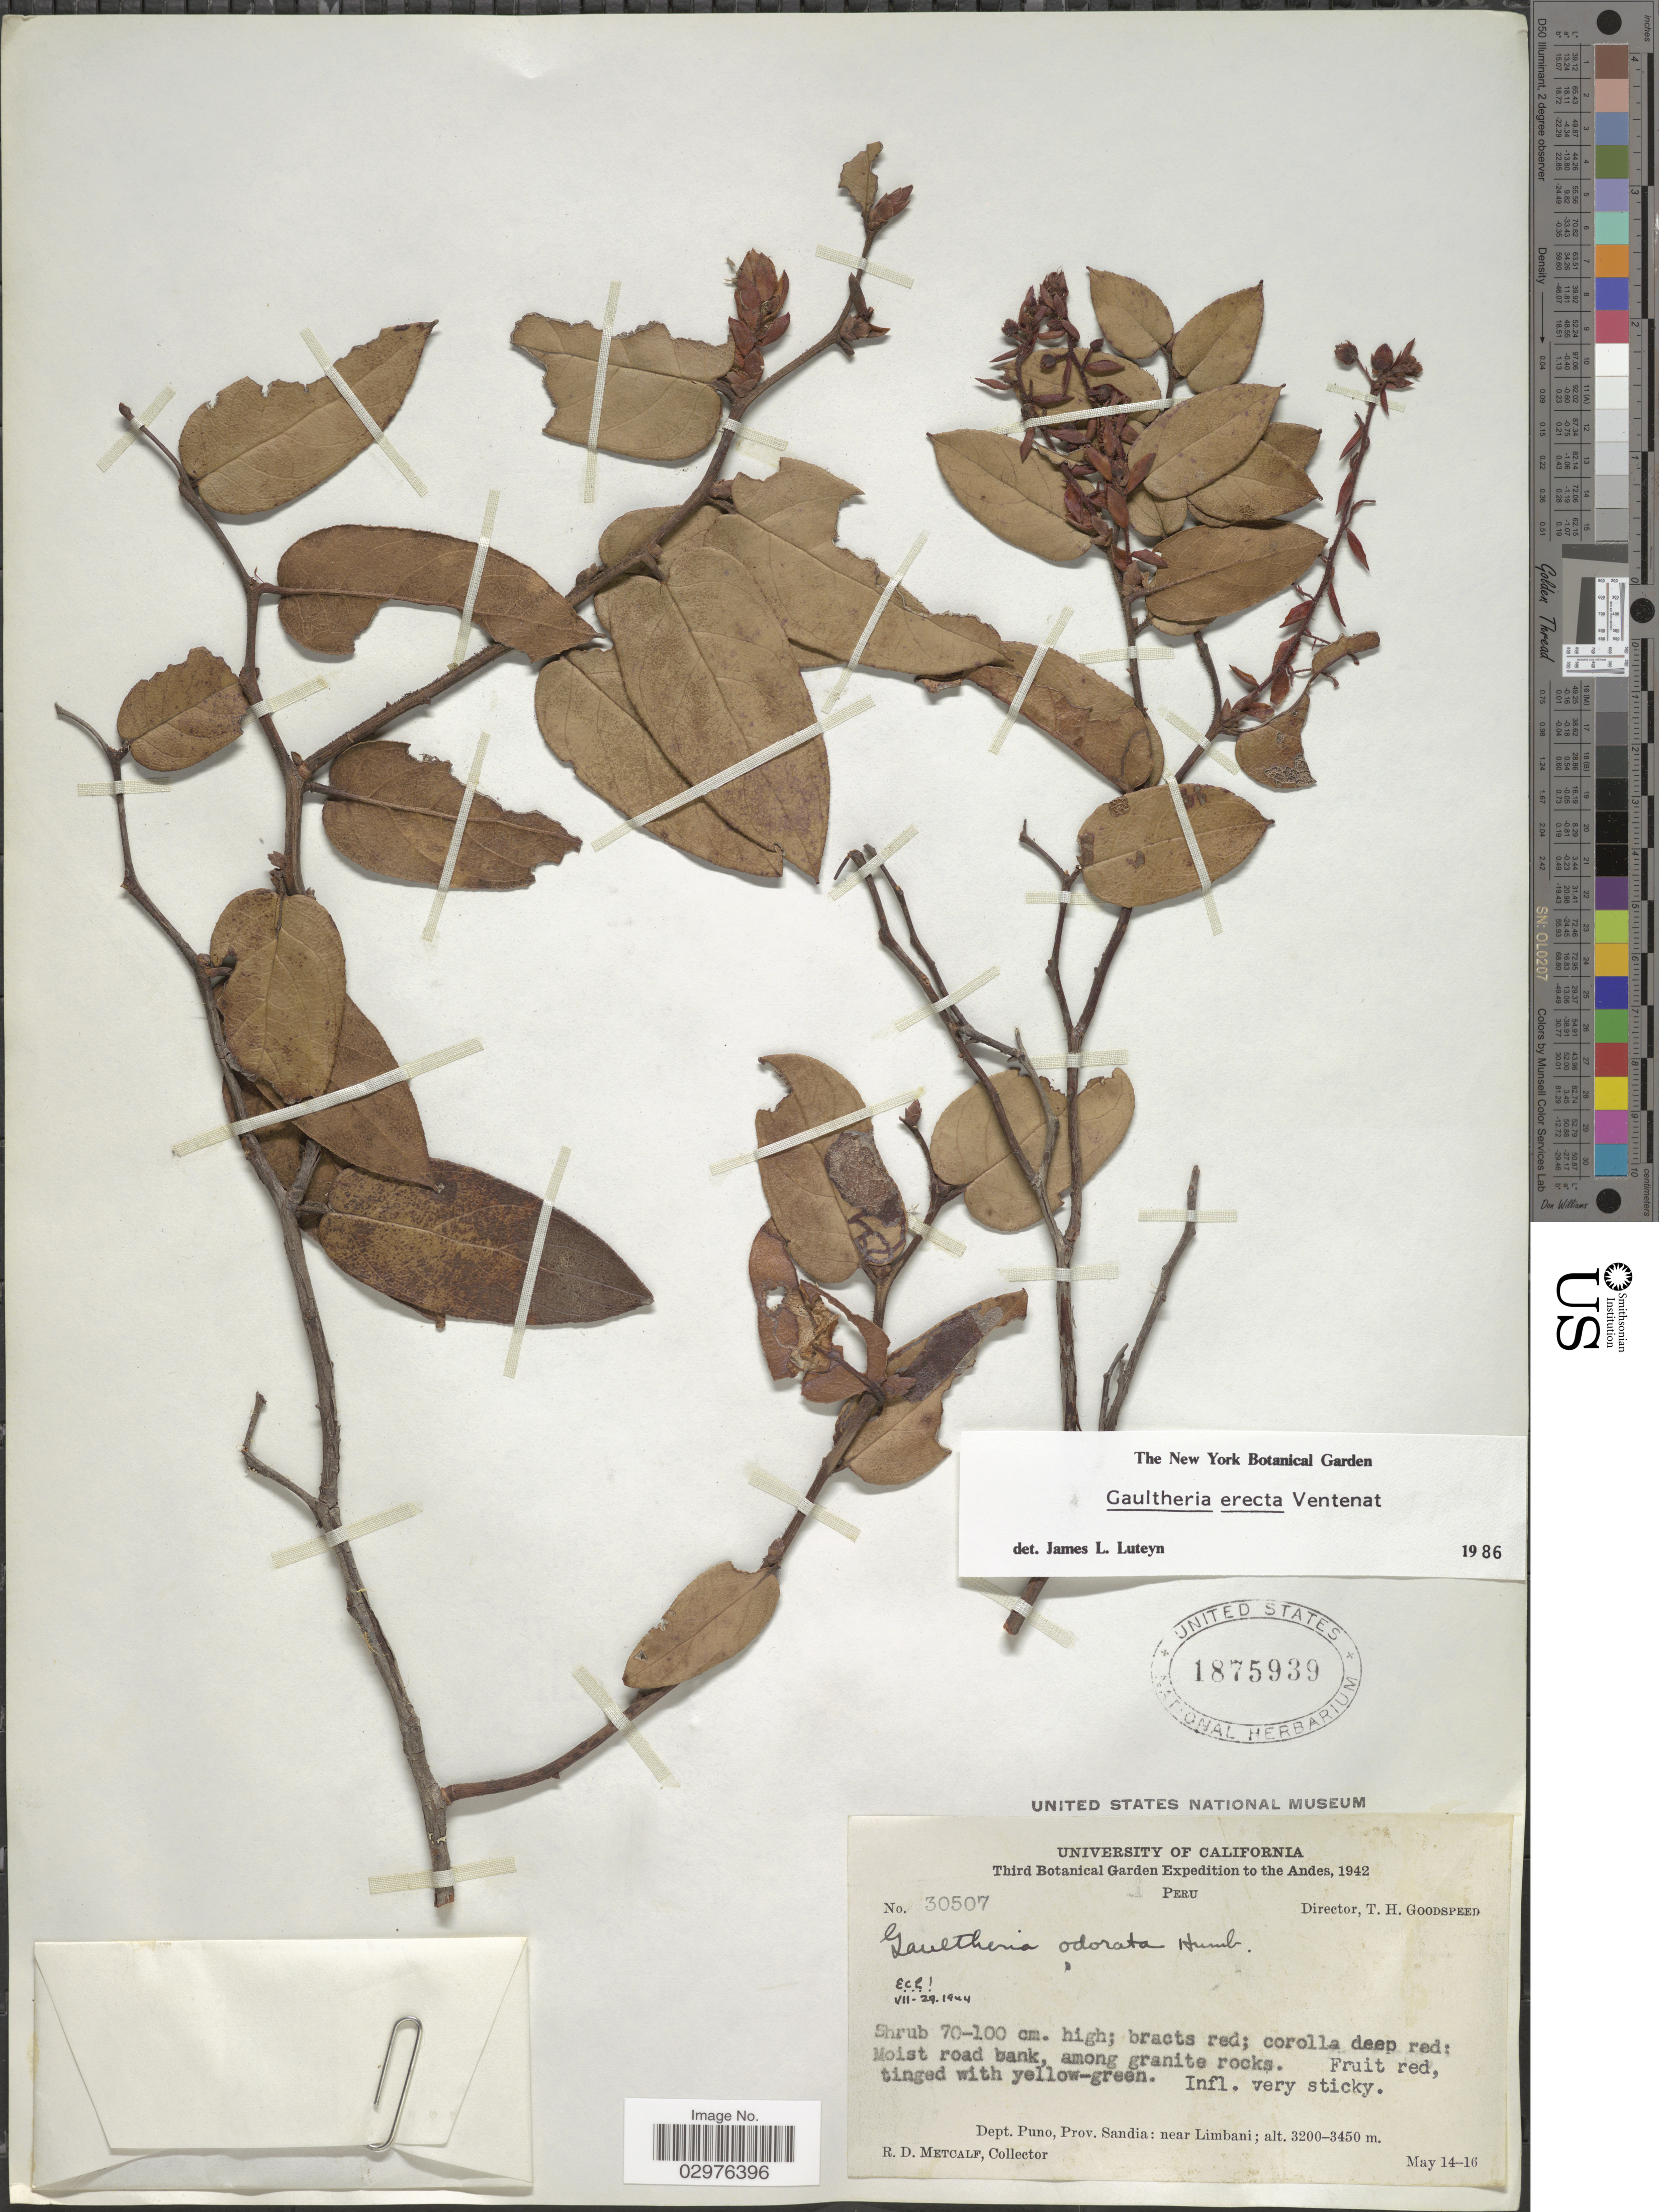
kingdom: Plantae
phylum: Tracheophyta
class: Magnoliopsida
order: Ericales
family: Ericaceae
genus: Gaultheria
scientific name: Gaultheria erecta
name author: Vent.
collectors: R. D. Metcalf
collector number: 30507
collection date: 1942-05-14/1942-05-16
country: Peru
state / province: Puno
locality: The Andes. Dept. Puno, Prov. Sandia: near Limbani.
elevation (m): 3200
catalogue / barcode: US 1875939